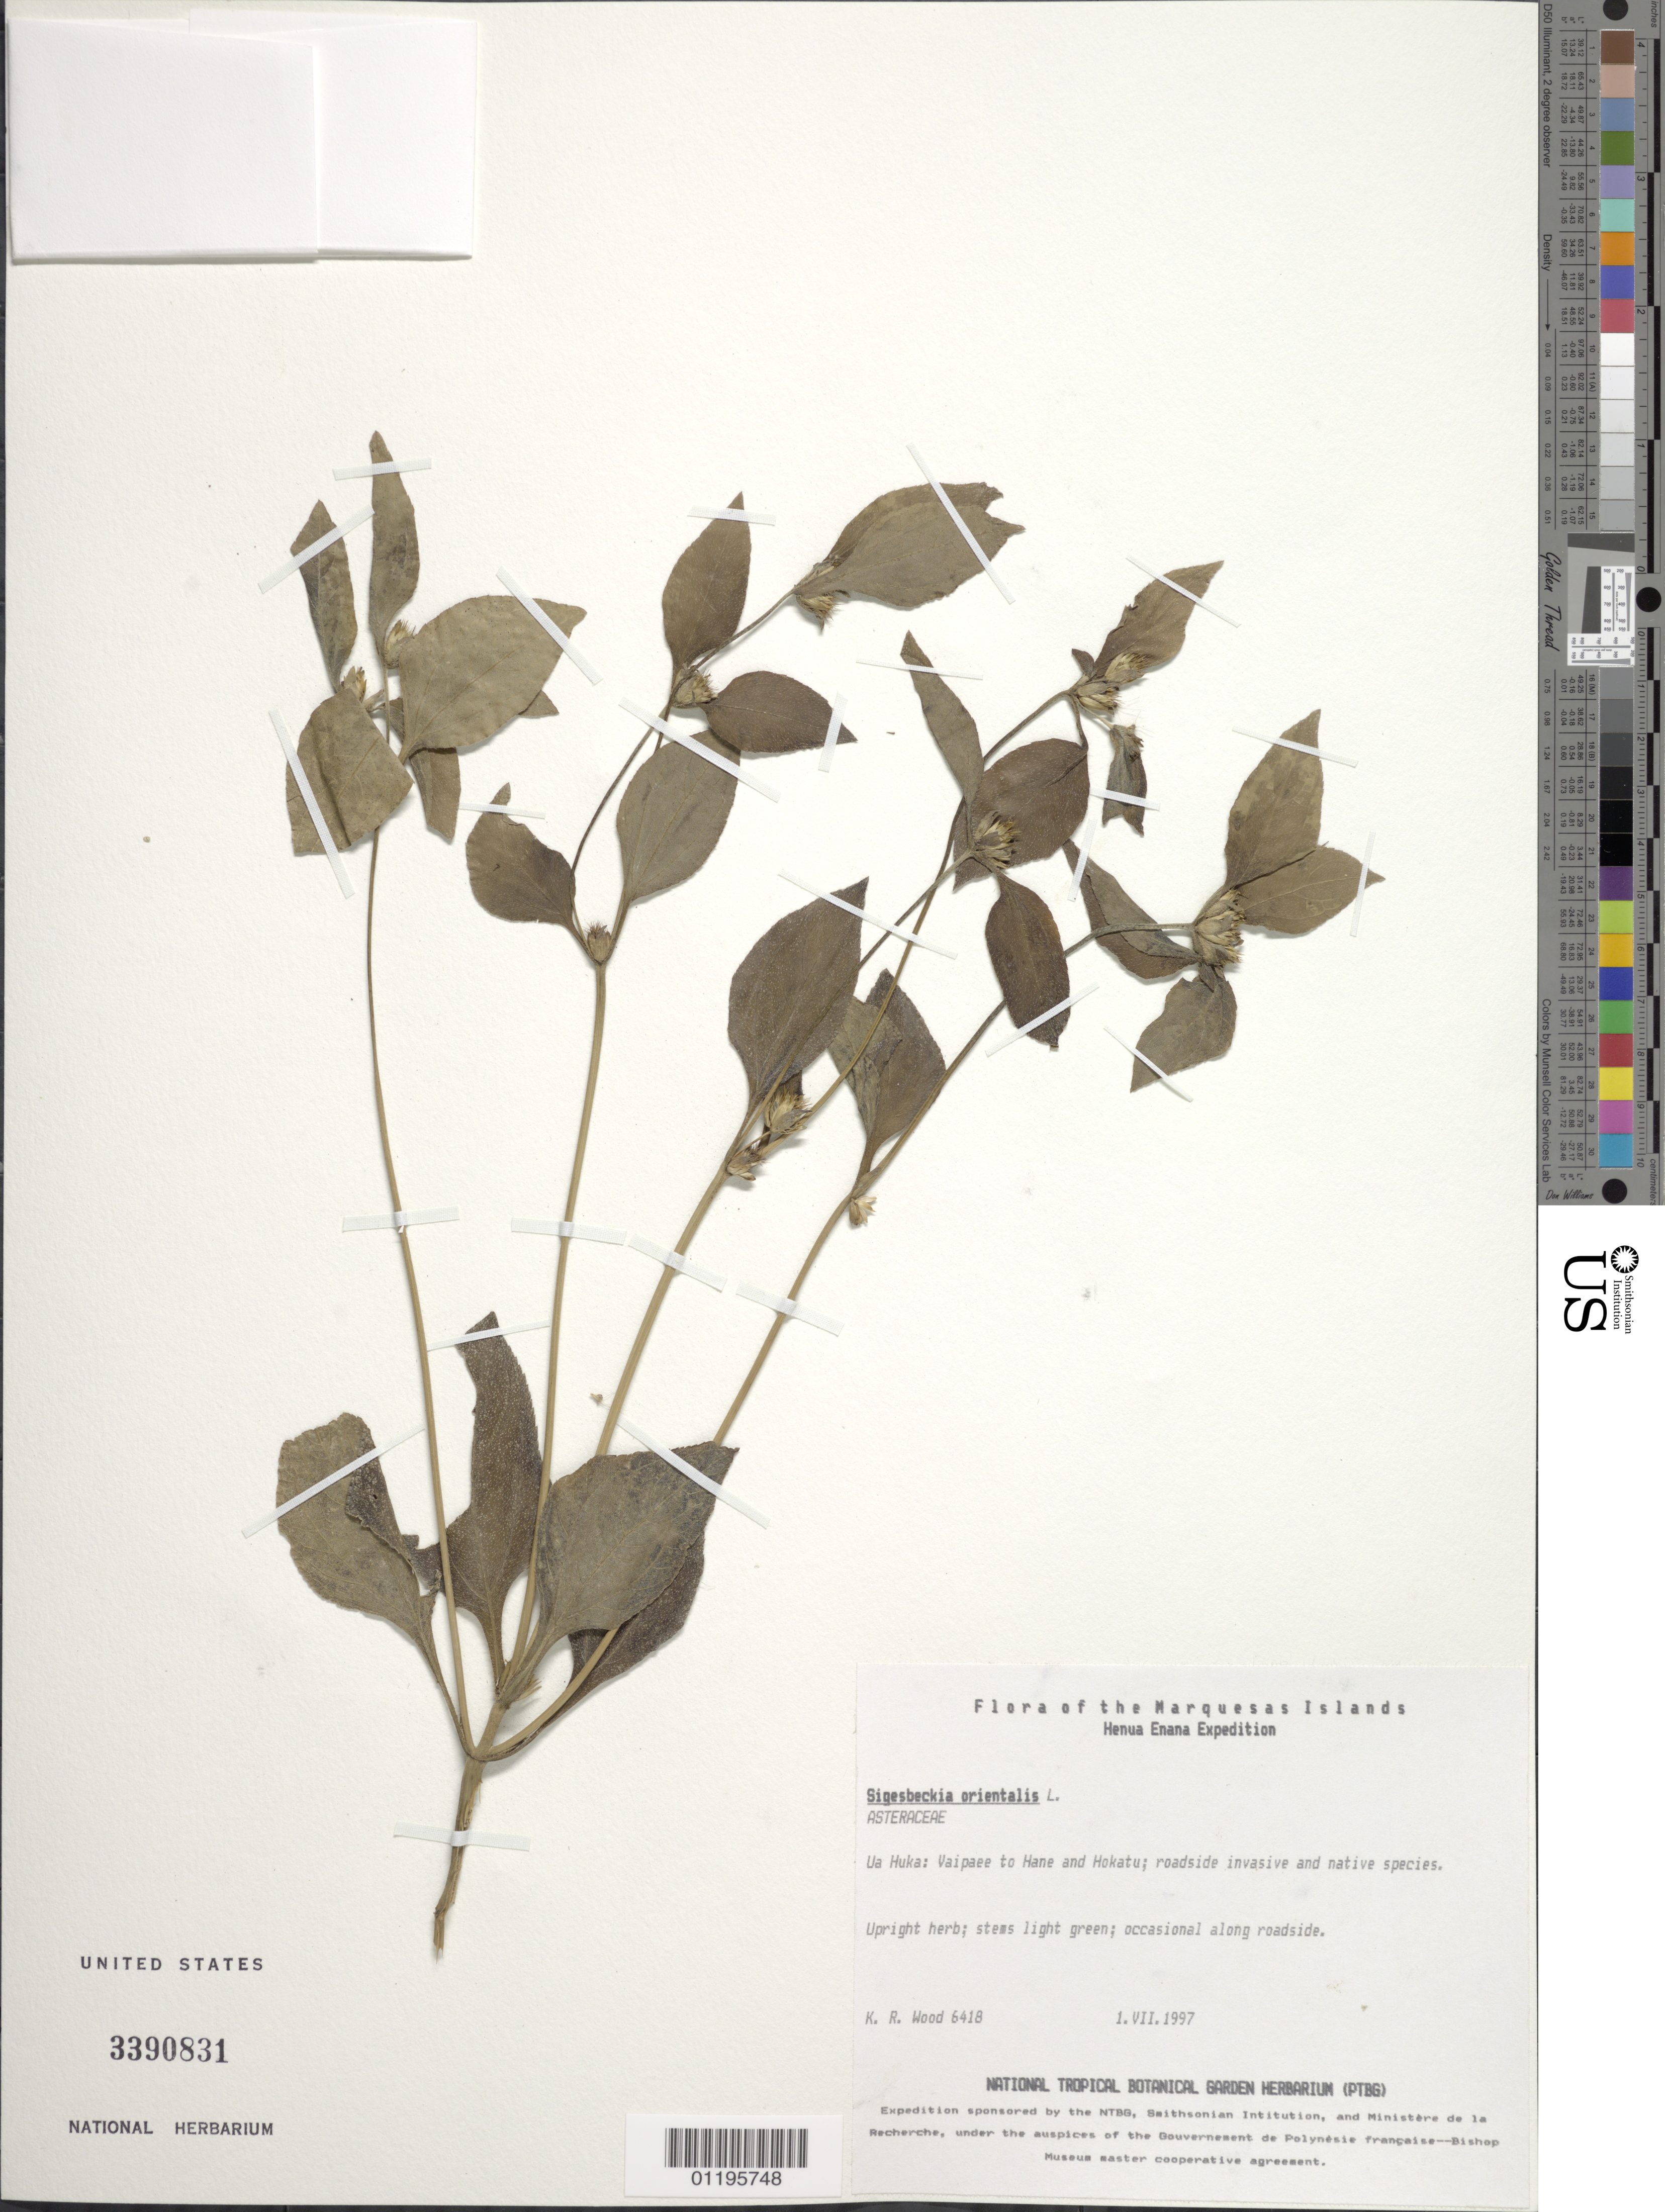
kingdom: Plantae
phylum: Tracheophyta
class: Magnoliopsida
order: Asterales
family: Asteraceae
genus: Sigesbeckia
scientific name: Sigesbeckia orientalis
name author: L.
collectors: K. R. Wood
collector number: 6418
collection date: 1997-07-01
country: French Polynesia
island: Ua Huka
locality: Vaipaee to Hane and Hokatu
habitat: Occassional along roadside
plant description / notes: Collections of both invasive and native species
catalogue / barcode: US 3390831